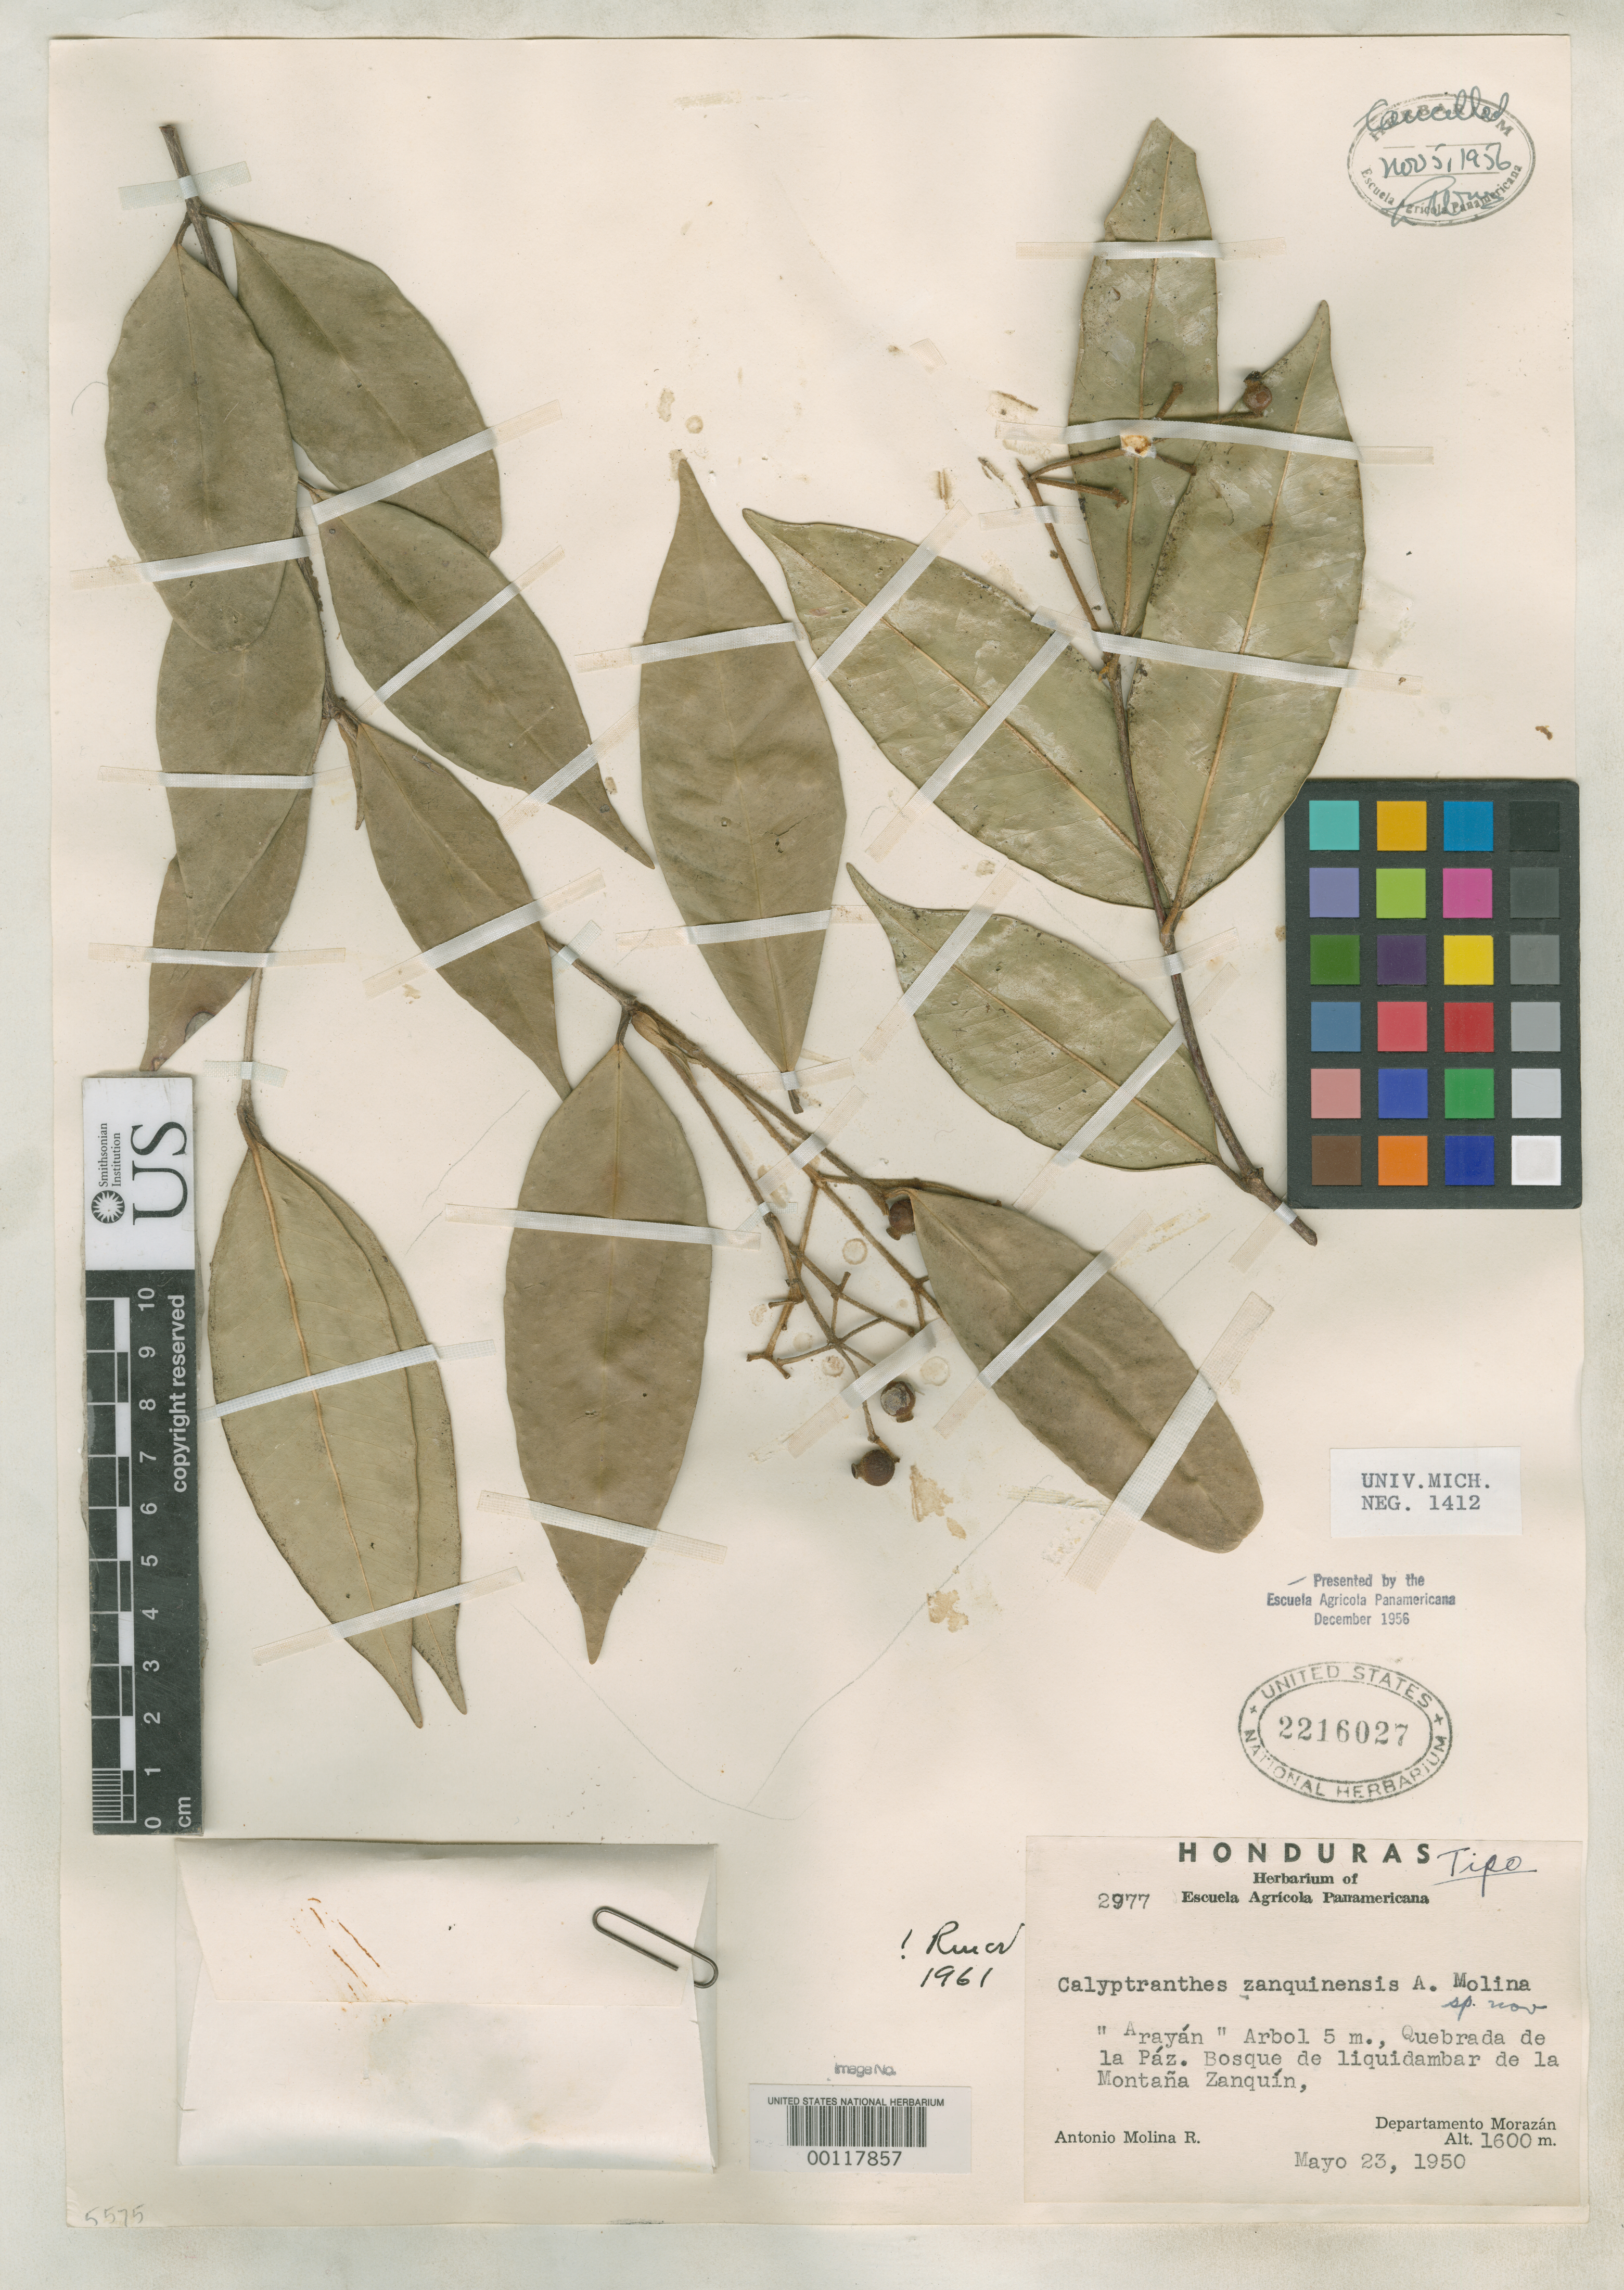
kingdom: Plantae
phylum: Tracheophyta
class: Magnoliopsida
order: Myrtales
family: Myrtaceae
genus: Calyptranthes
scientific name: Calyptranthes zanquinensis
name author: Ant. Molina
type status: Holotype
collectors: A. Molina R.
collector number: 2977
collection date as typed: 23 May 1950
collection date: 1950-05-23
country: Honduras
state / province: Fco. Morazán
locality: Quebrada La Paz, Montana de Zanquin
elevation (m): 1600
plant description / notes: "Presented by the Escuela Agricola Panamericana December 1956." Holotype, transferred from EAP to US (see Dorr et al. 2009, Taxon 58: 993-1001).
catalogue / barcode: US 2216027